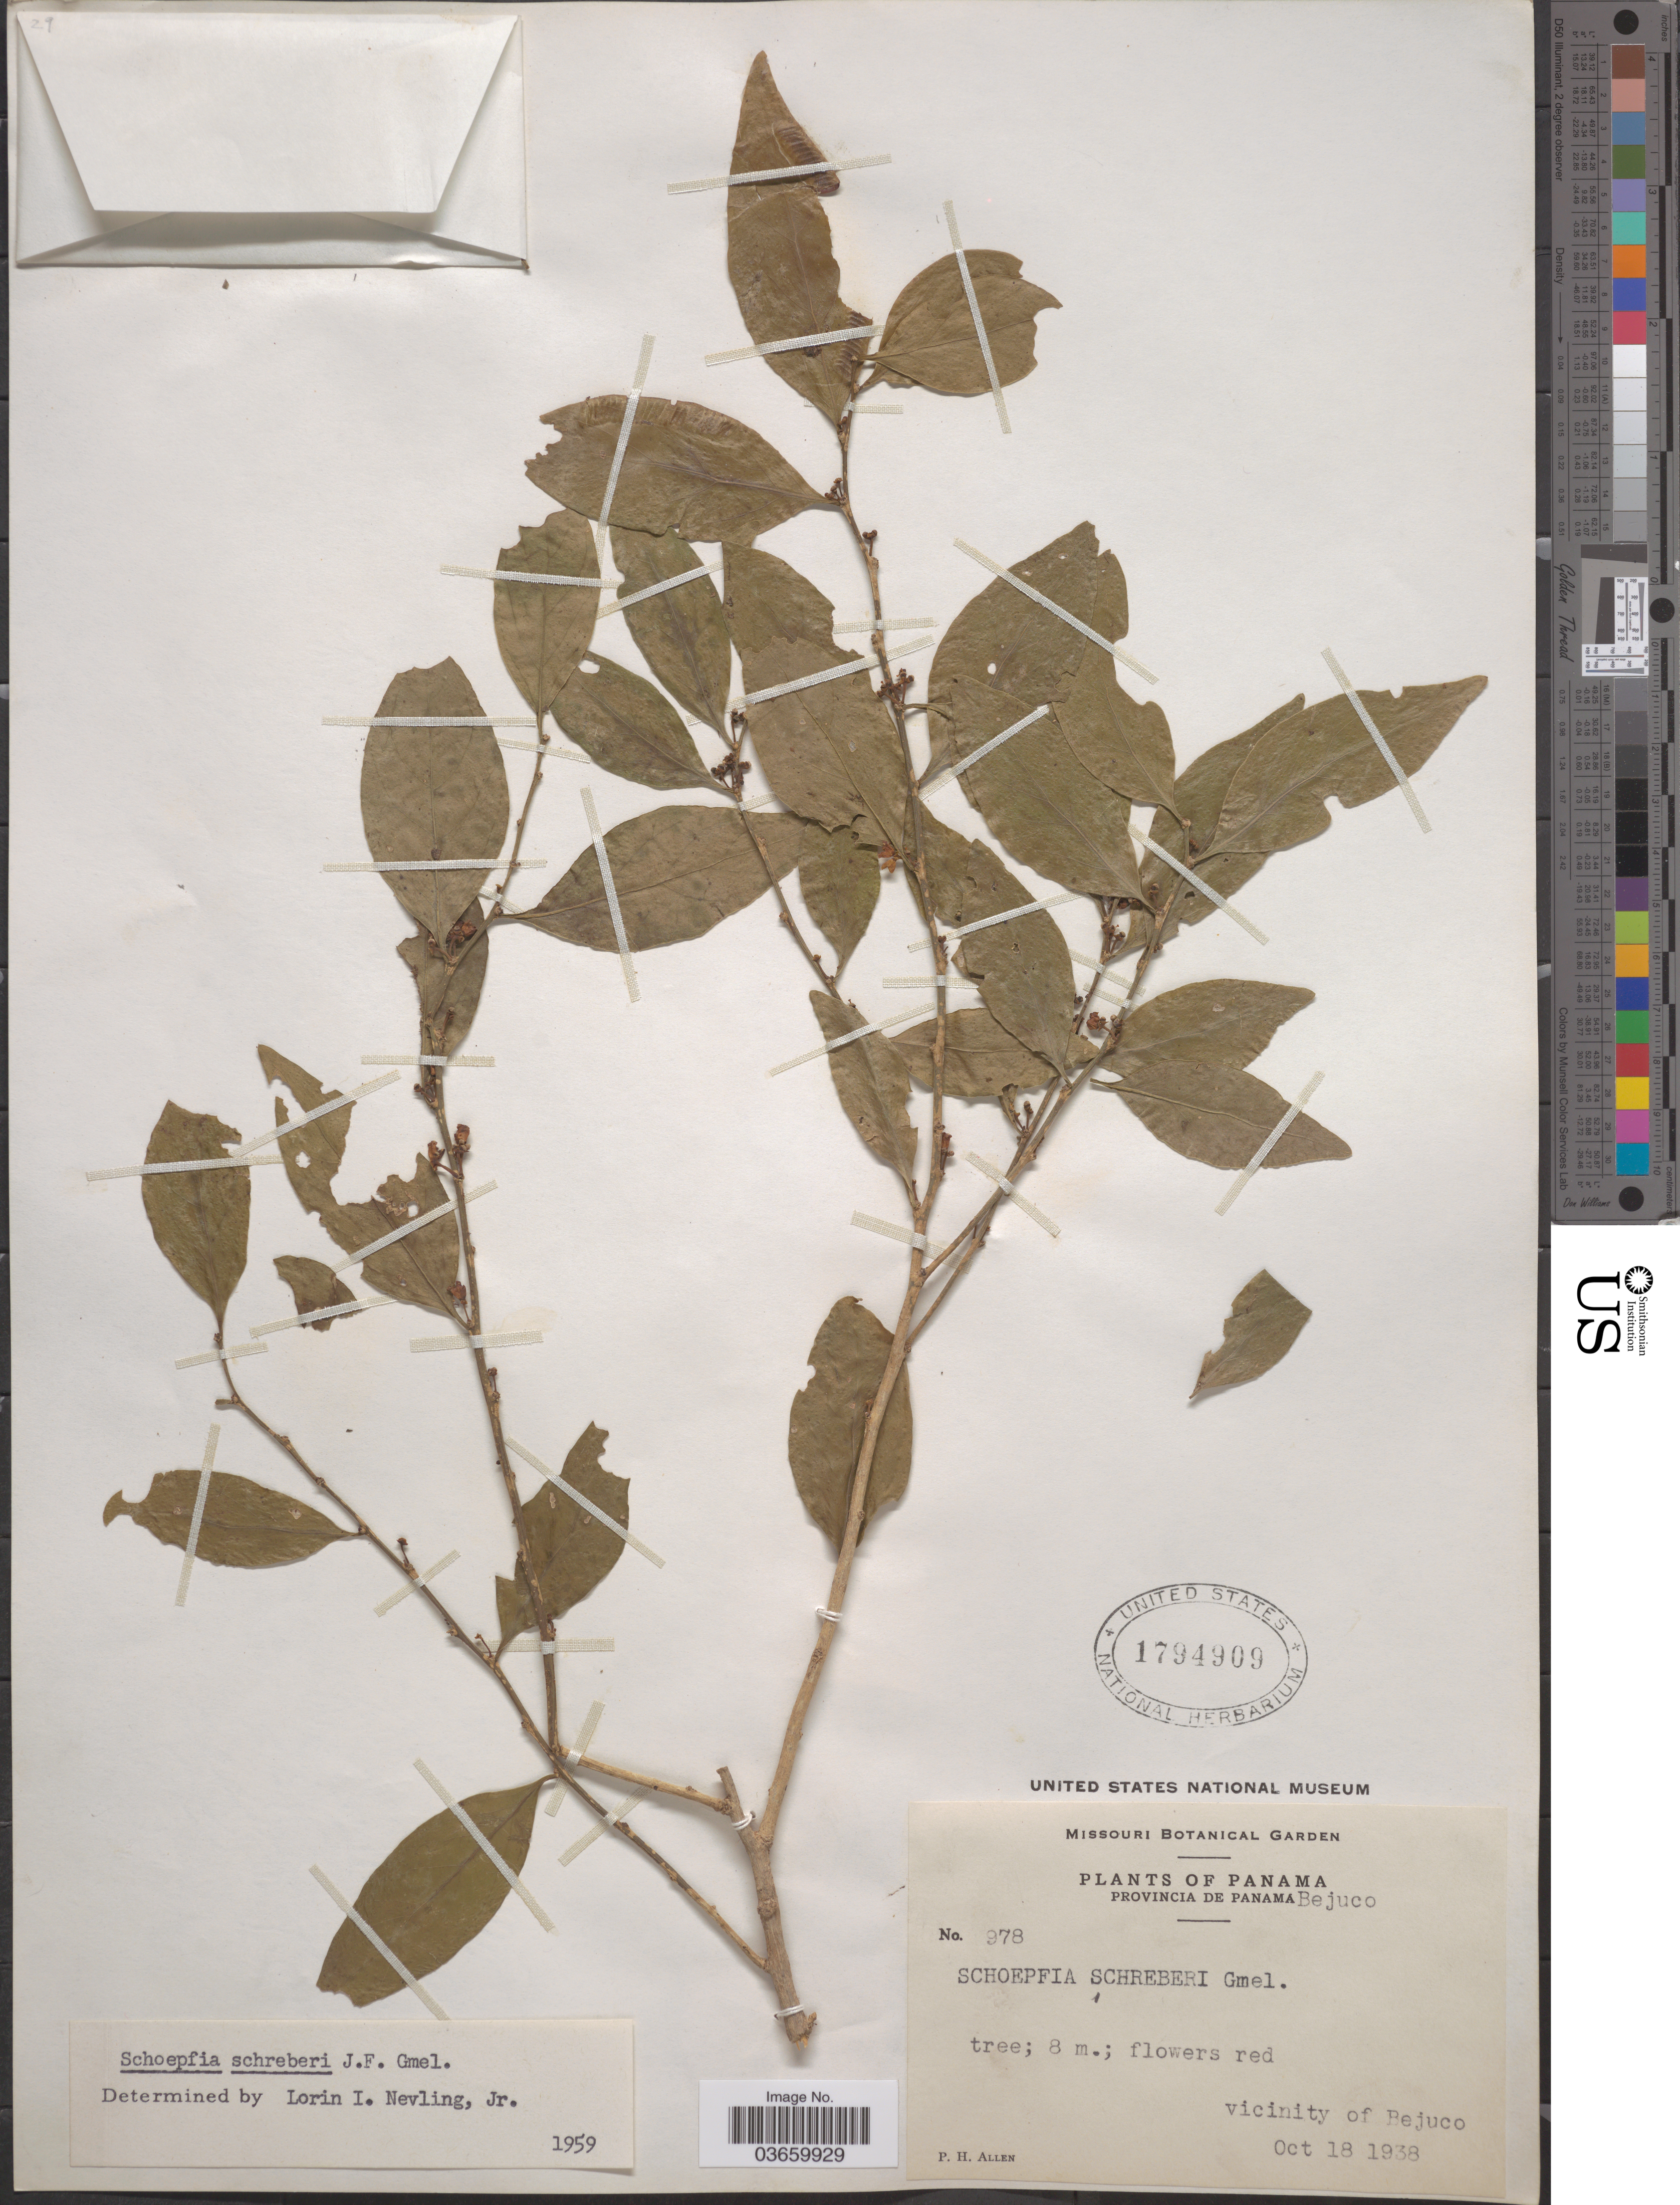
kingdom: Plantae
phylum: Tracheophyta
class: Magnoliopsida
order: Santalales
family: Schoepfiaceae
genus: Schoepfia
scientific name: Schoepfia schreberi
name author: J.F. Gmel.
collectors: P. H. Allen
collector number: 978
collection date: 1938-10-18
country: Panama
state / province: Panamá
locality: Bejuco. Vicinity of Bejuco.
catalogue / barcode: US 1794909